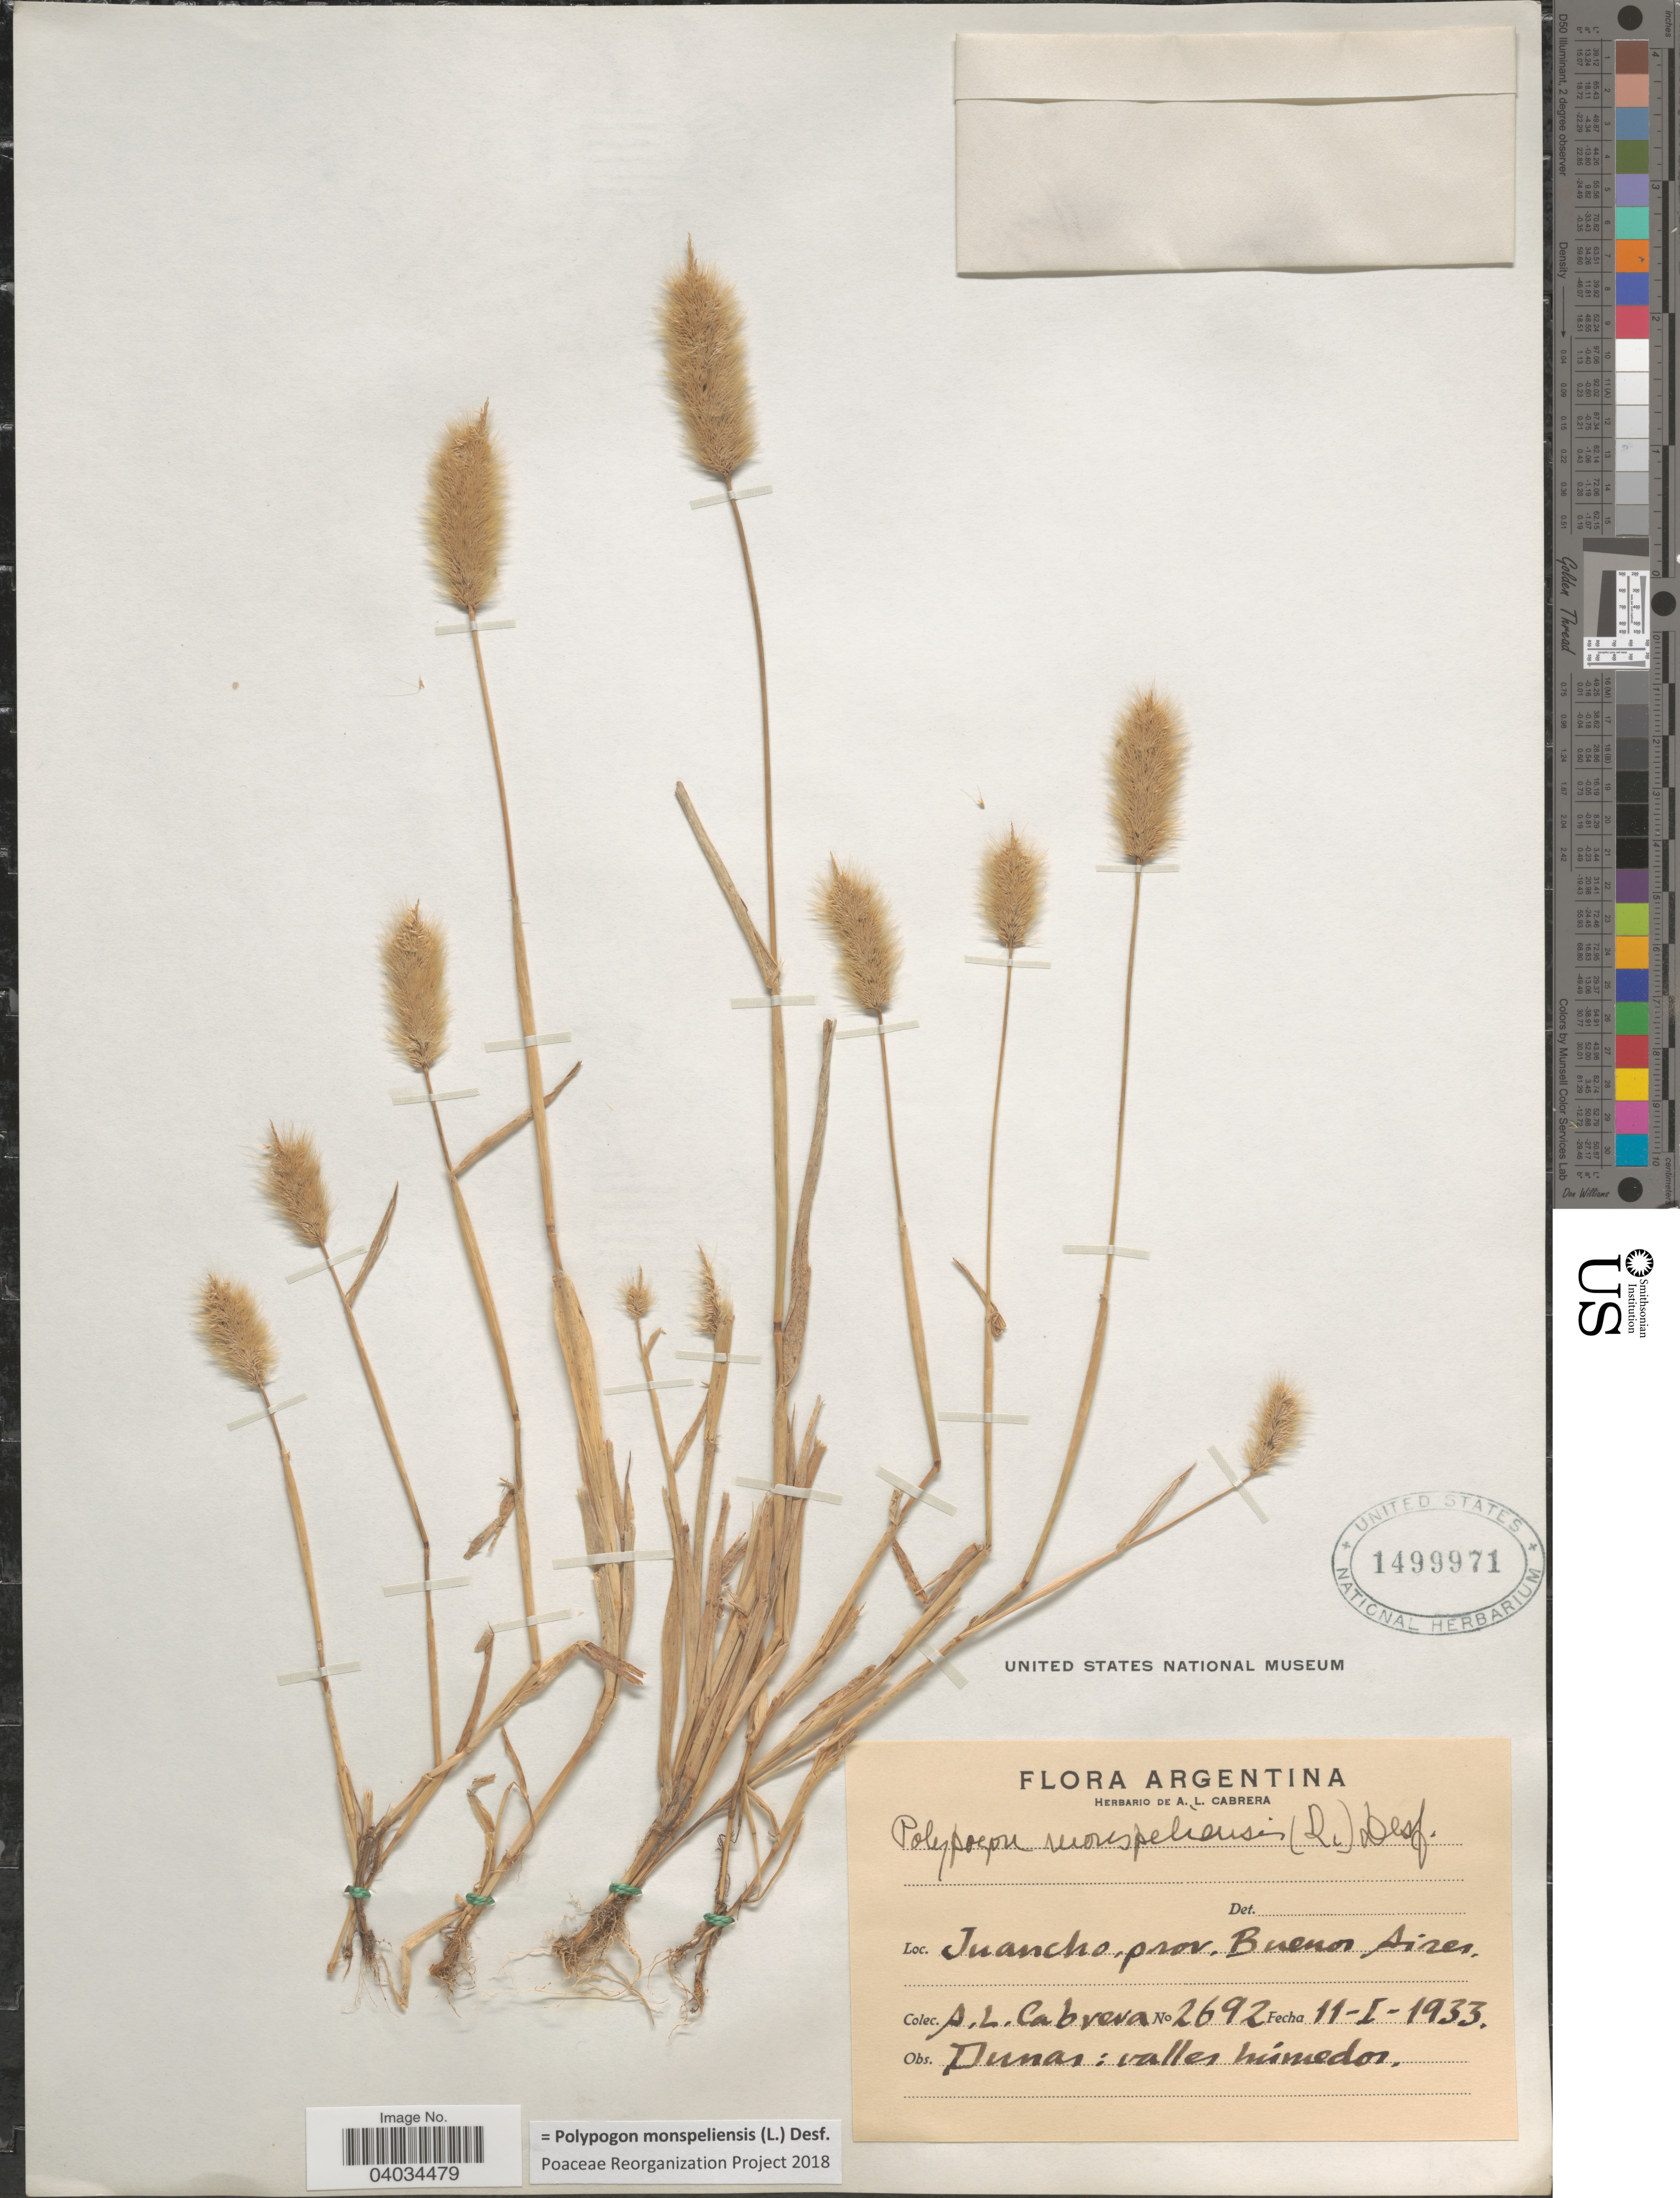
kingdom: Plantae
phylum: Tracheophyta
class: Liliopsida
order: Poales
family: Poaceae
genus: Polypogon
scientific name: Polypogon monspeliensis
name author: (L.) Desf.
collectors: A. L. Cabrera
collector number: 2692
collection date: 1933-01-11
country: Argentina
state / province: Buenos Aires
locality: Juancho. Dunas: valles húmedos.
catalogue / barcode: US 1499971